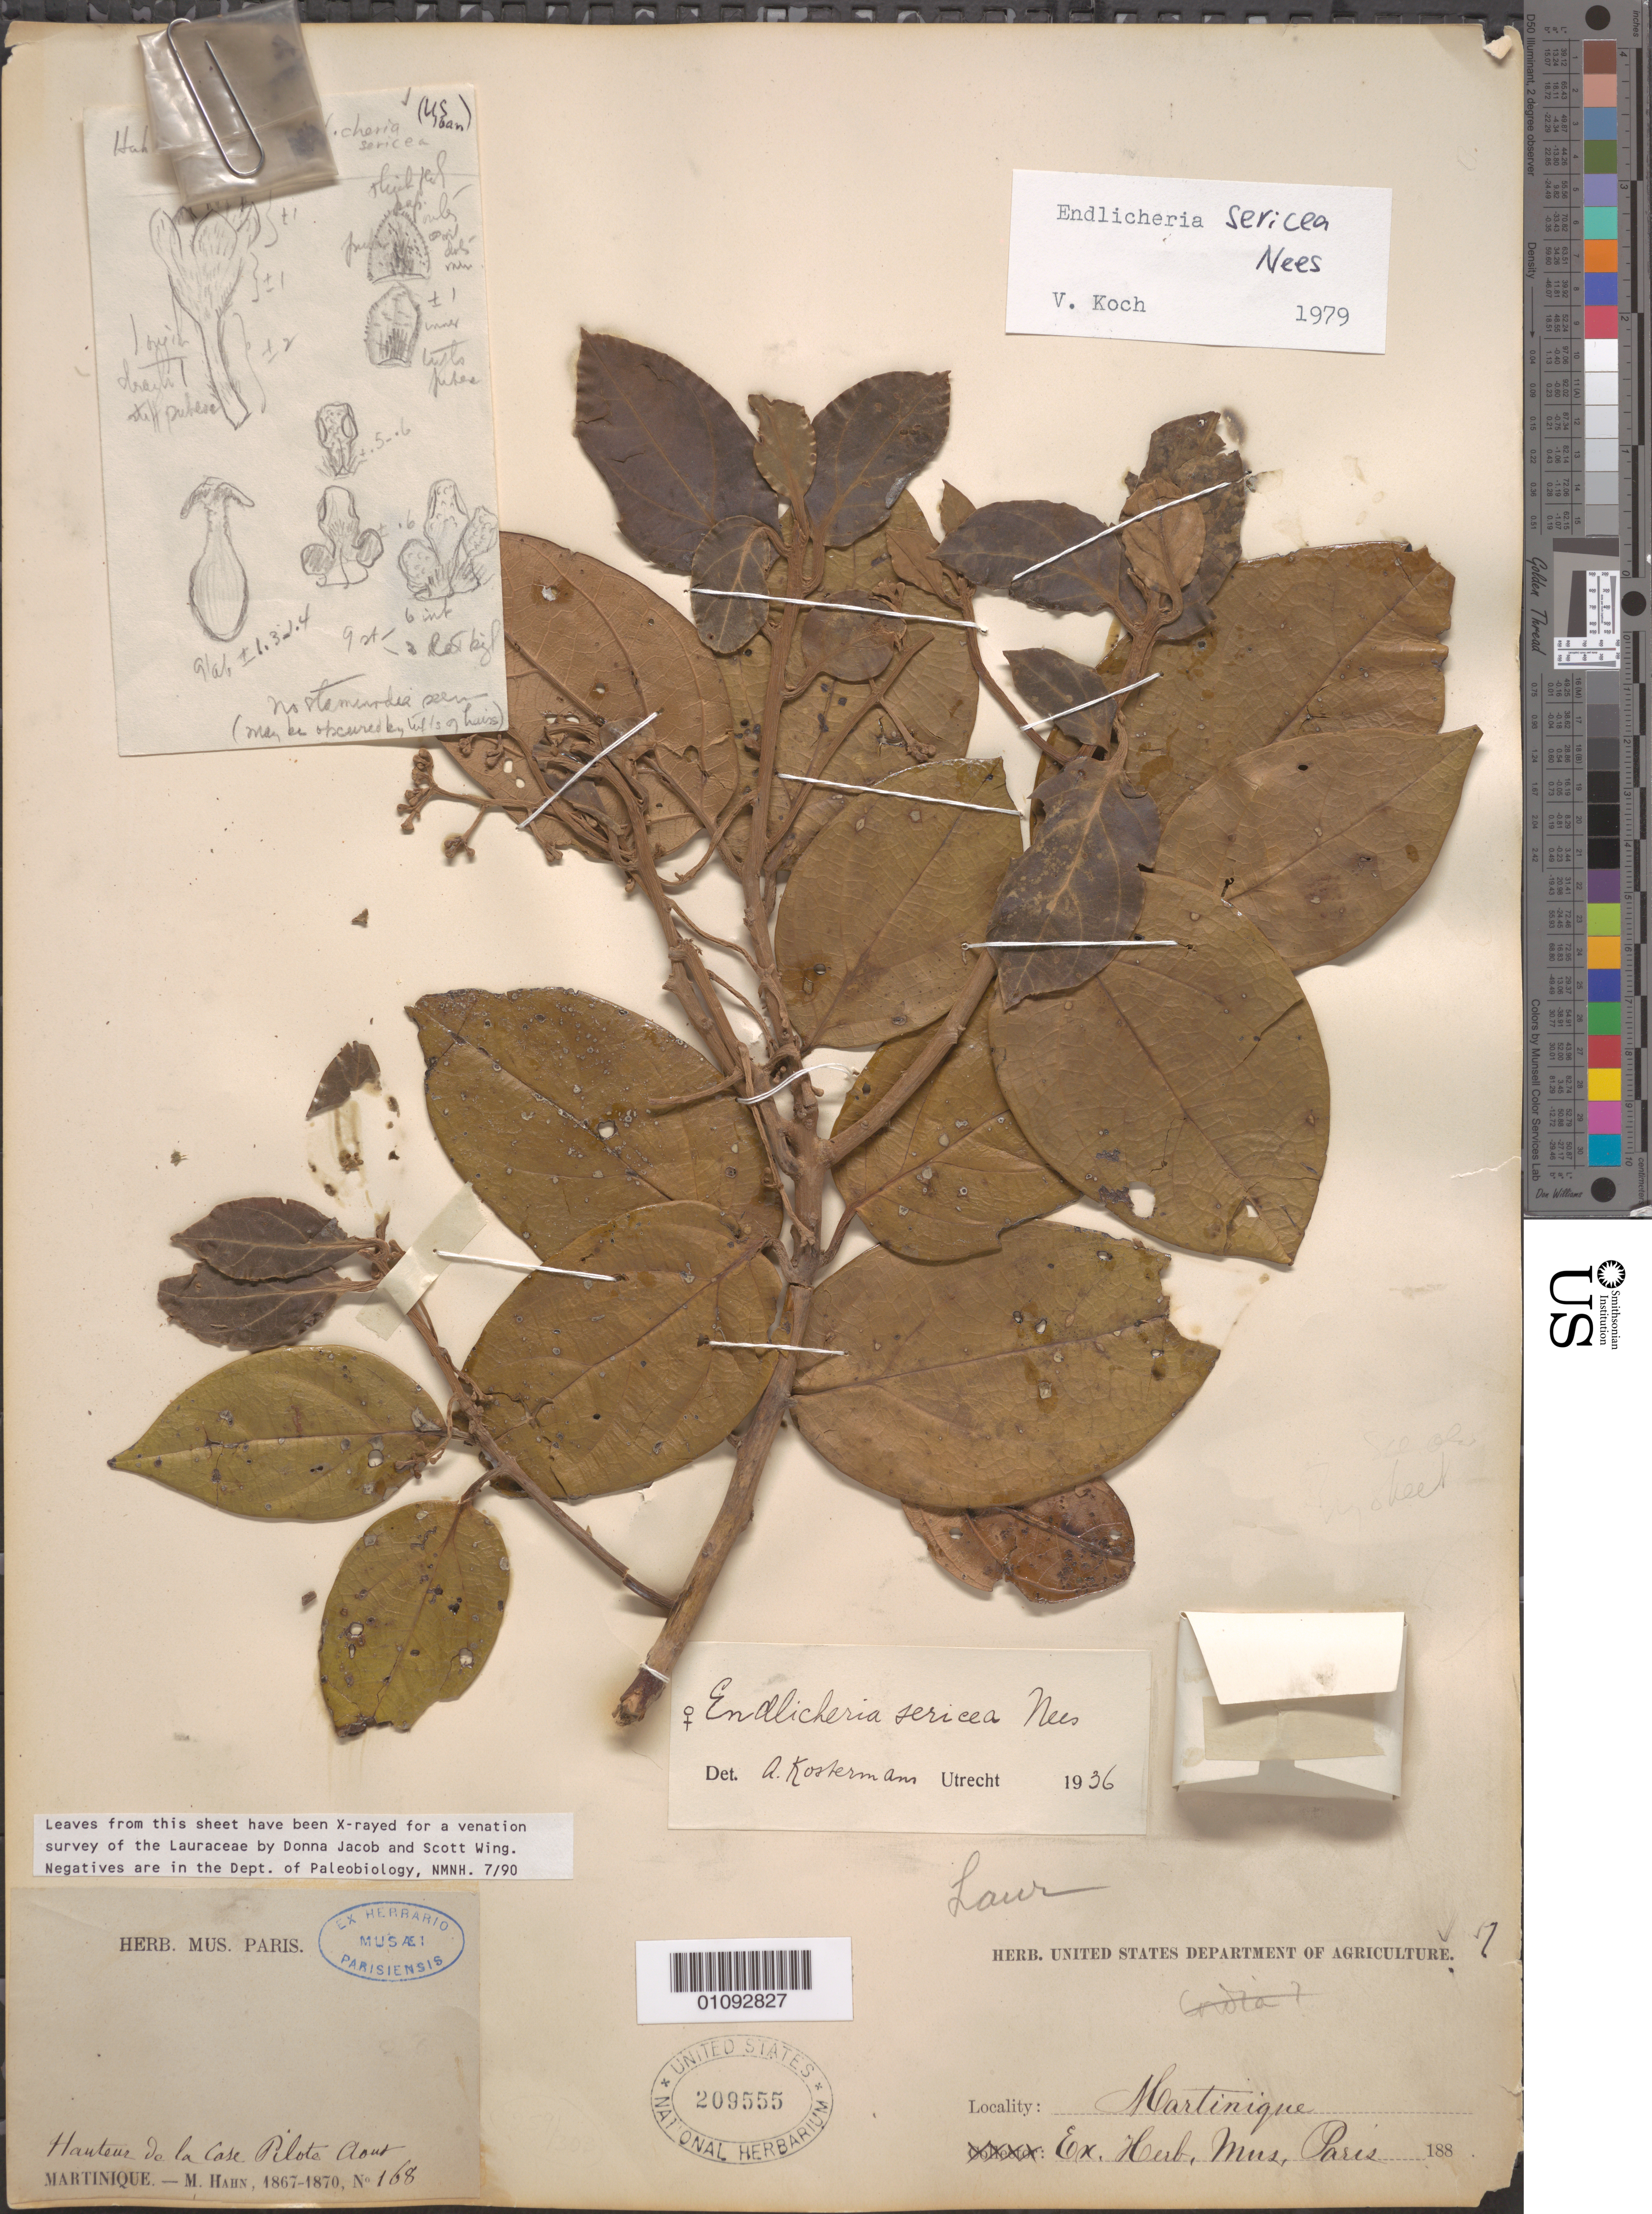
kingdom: Plantae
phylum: Tracheophyta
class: Magnoliopsida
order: Laurales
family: Lauraceae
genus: Endlicheria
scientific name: Endlicheria sericea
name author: Nees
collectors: M. Hahn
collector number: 168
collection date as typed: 1867 to -- --- 1870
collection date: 1867/1870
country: Martinique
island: Martinique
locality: Hateur de la Case Pilote Clous.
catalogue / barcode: US 209555